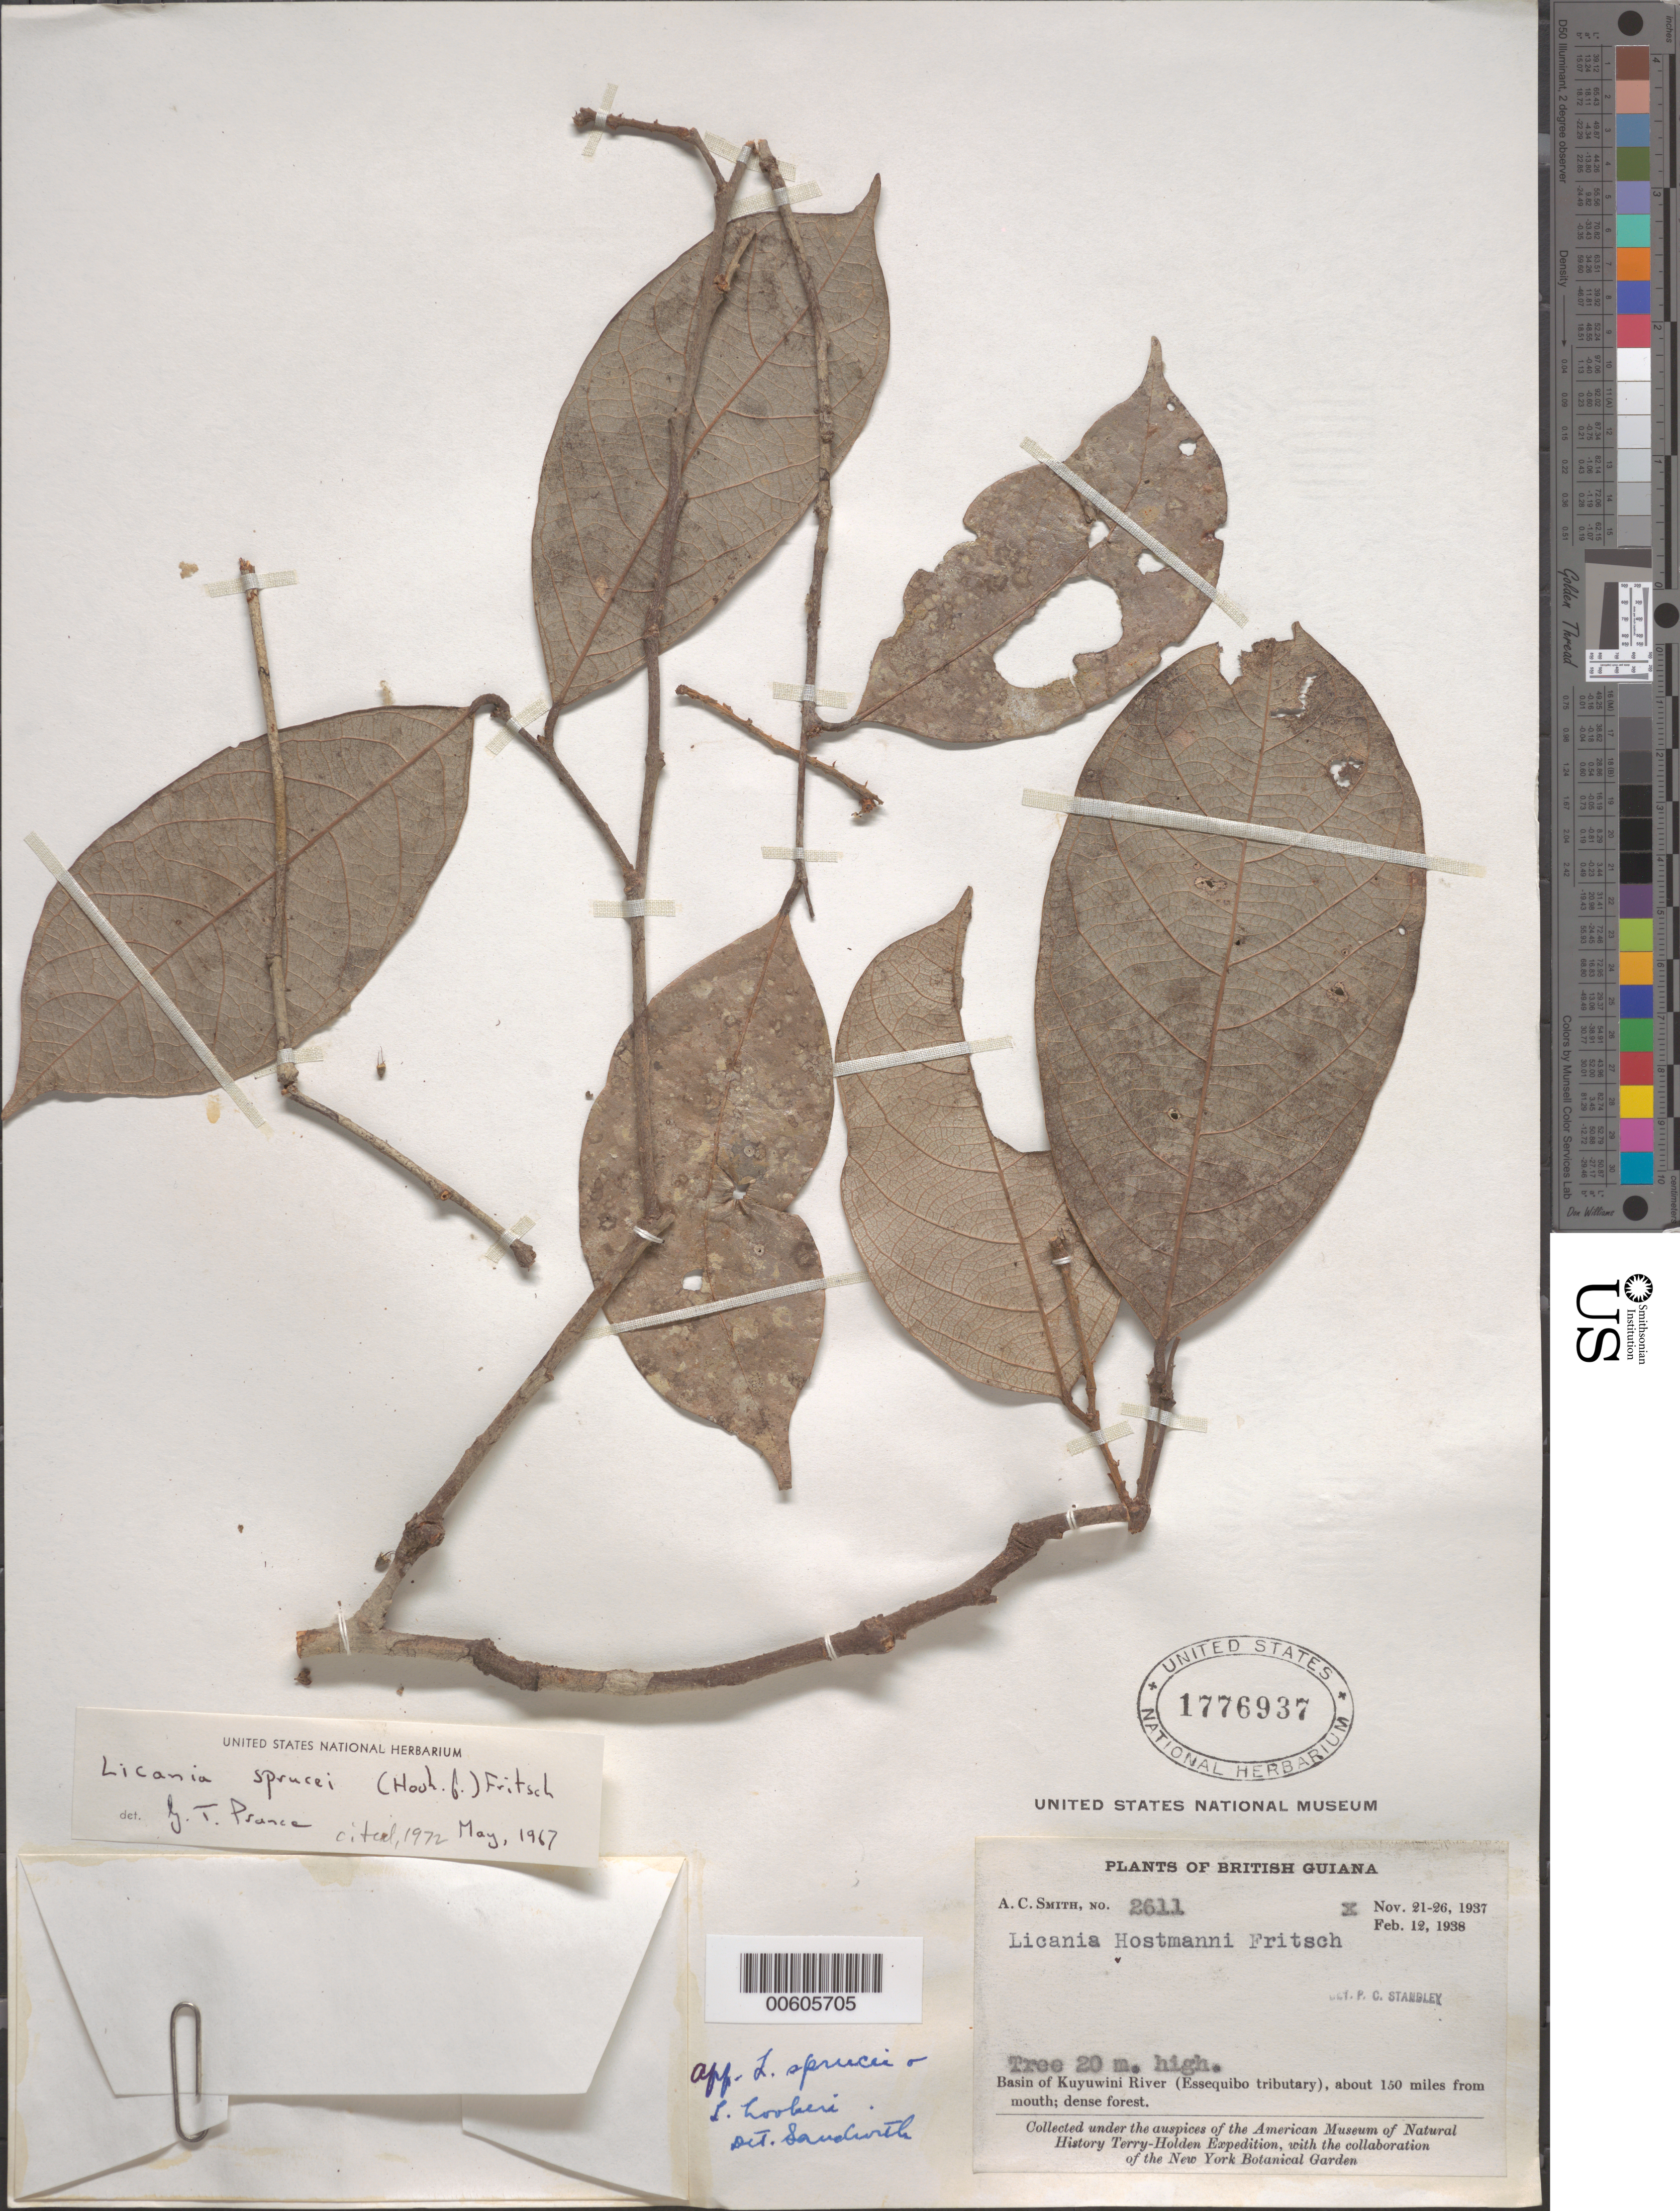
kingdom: Plantae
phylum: Tracheophyta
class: Magnoliopsida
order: Malpighiales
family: Chrysobalanaceae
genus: Leptobalanus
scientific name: Leptobalanus sprucei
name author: (Hook. f.) Sothers & Prance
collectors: A. C. Smith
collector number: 2611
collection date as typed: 21-Nov-37 to 26-Nov-37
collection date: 1937-11-21/1937-11-26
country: Guyana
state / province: U. Takutu-U. Essequibo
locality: Kuyuwini River Basin (Essequibo River tributary), about 150 mi. from mouth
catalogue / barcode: US 1776937